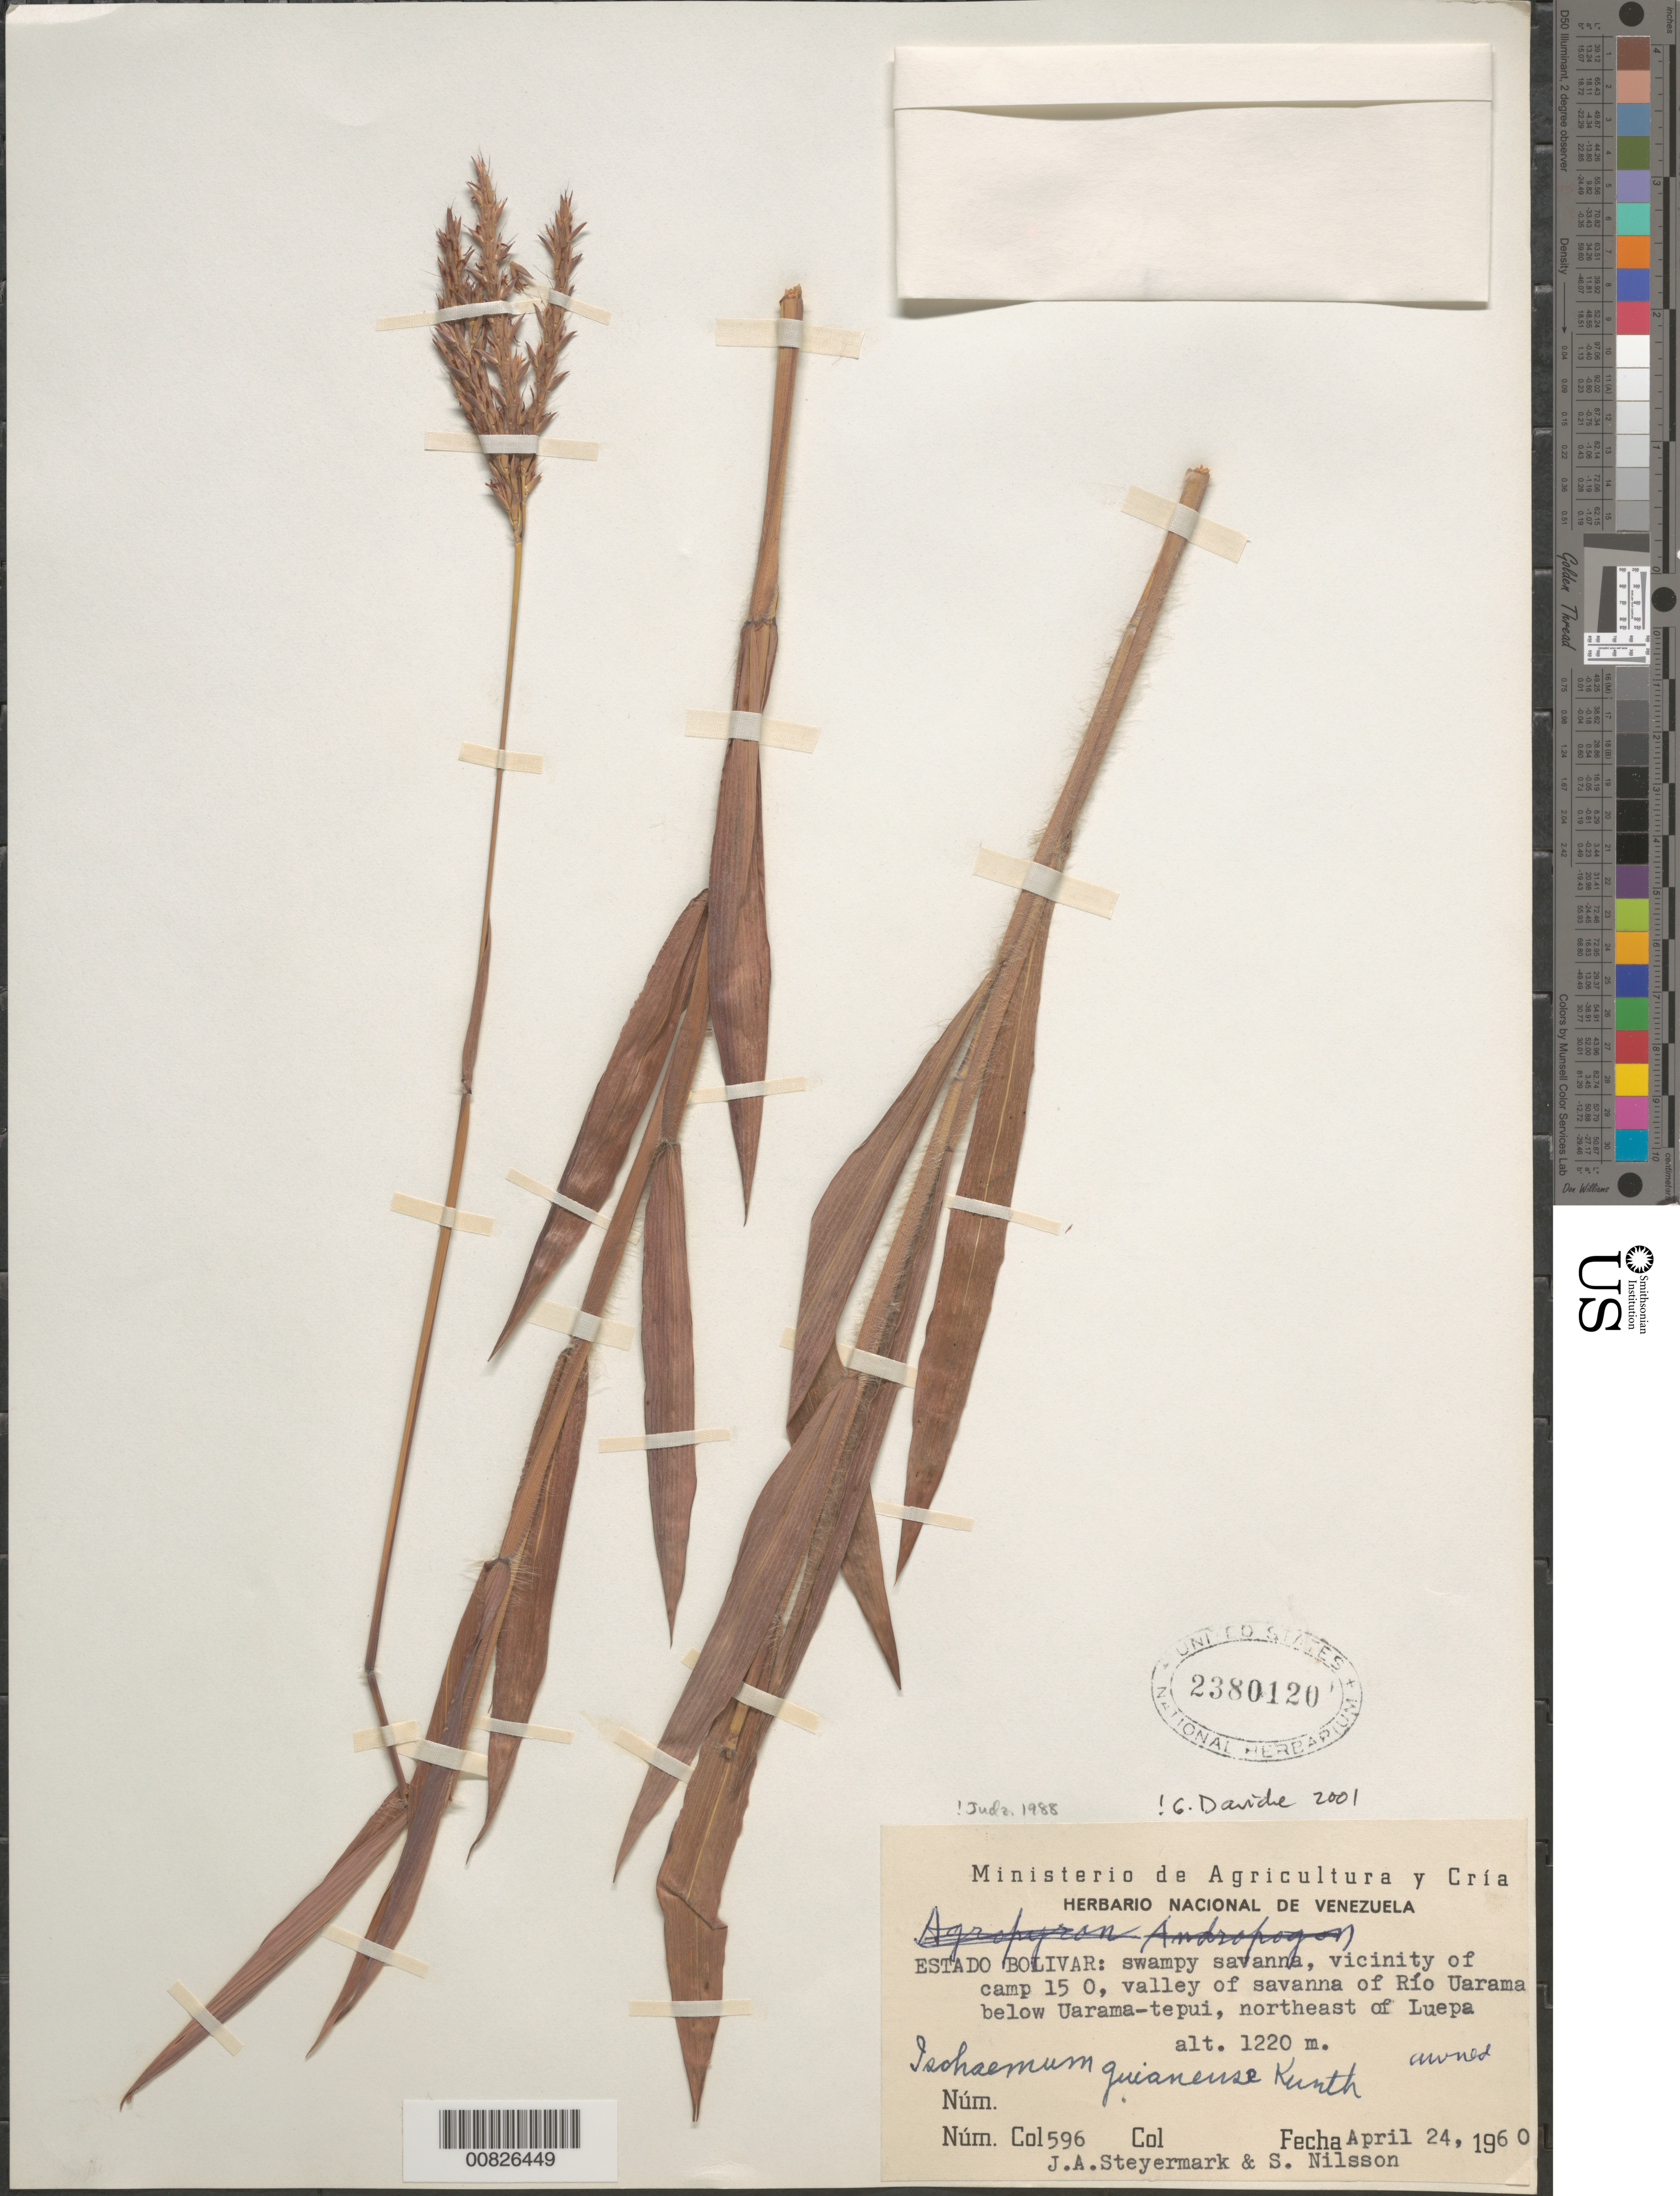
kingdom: Plantae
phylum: Tracheophyta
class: Liliopsida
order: Poales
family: Poaceae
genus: Ischaemum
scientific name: Ischaemum guianense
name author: Kunth ex Hack.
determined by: Davidse, Gerrit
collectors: J. Steyermark & S. Nilsson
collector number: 60 596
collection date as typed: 24-Apr-60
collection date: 1960-04-24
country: Venezuela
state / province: Bolívar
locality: Río Uarama, below Uarama-tepuí, NE of Luepa, vic. of road campamento 150 at km 150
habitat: Valley of savanna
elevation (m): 1220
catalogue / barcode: US 2380120